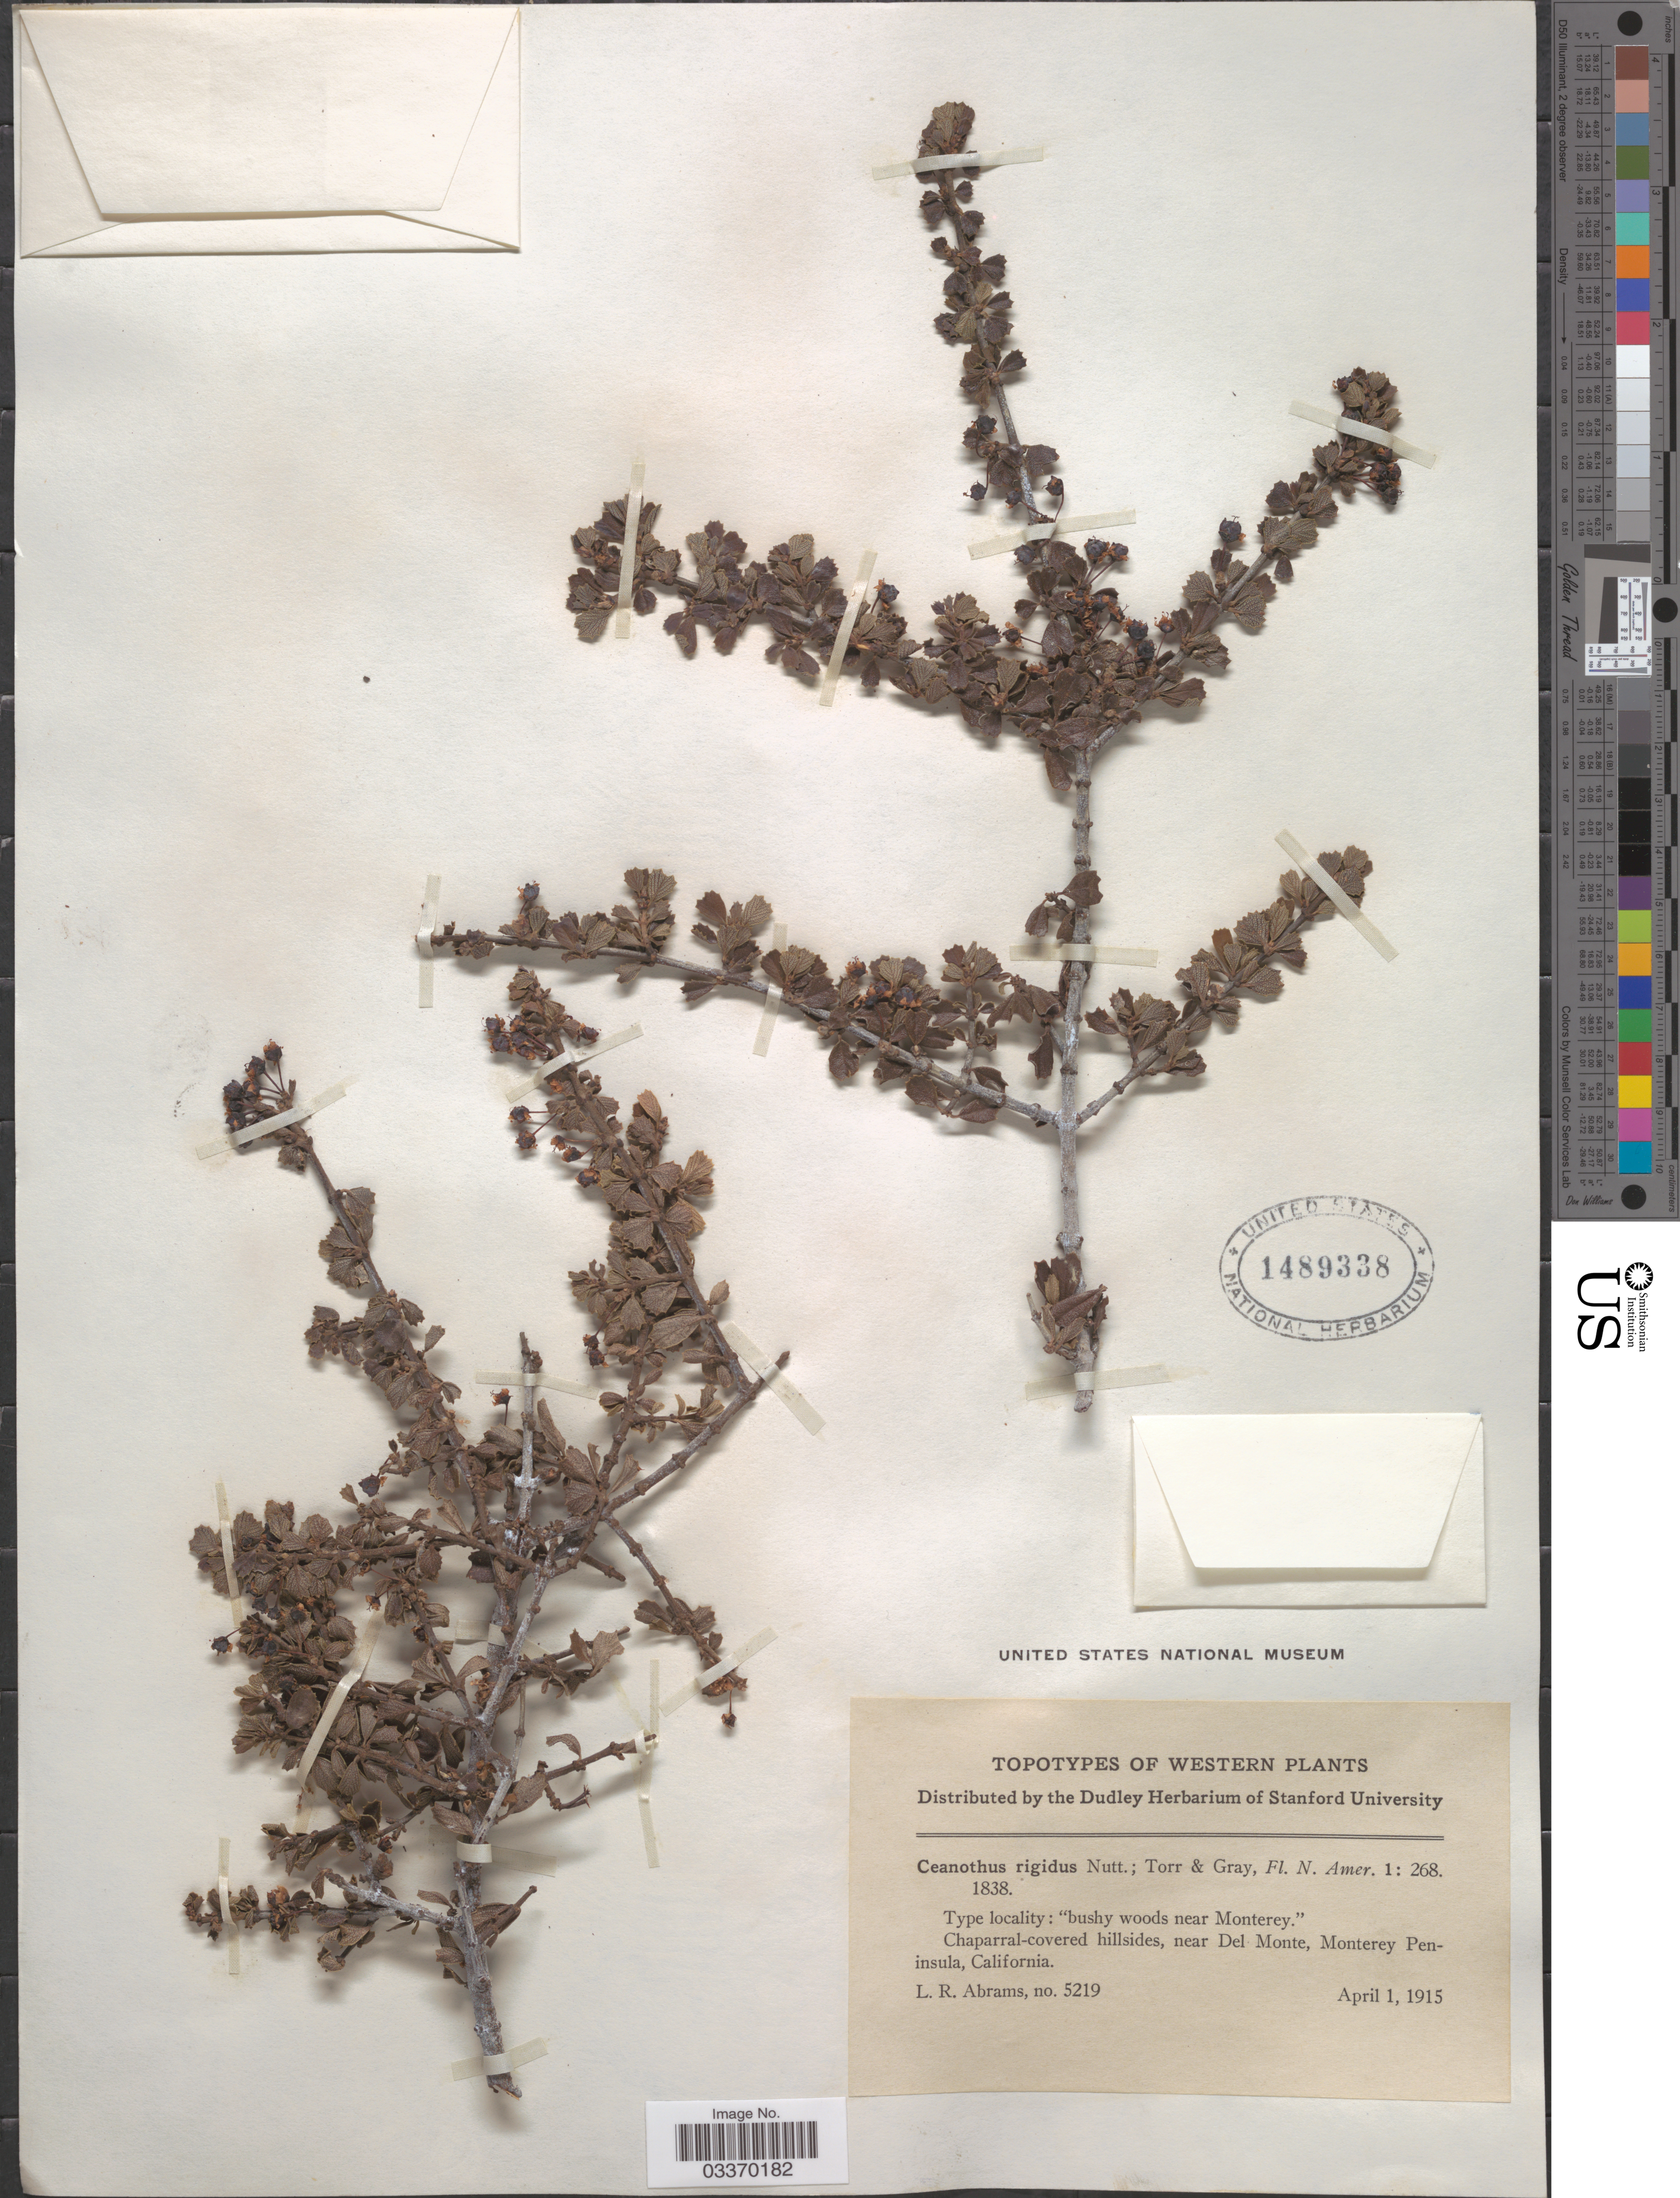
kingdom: Plantae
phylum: Tracheophyta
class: Magnoliopsida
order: Rosales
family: Rhamnaceae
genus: Ceanothus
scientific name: Ceanothus rigidus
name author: Nutt.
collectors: L. Abrams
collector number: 5219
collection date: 1915-04-01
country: United States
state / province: California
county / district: Monterey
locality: Western, Chaparral-covered hillsides, near Del Monte, Monterey Peninsula.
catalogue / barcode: US 1489338